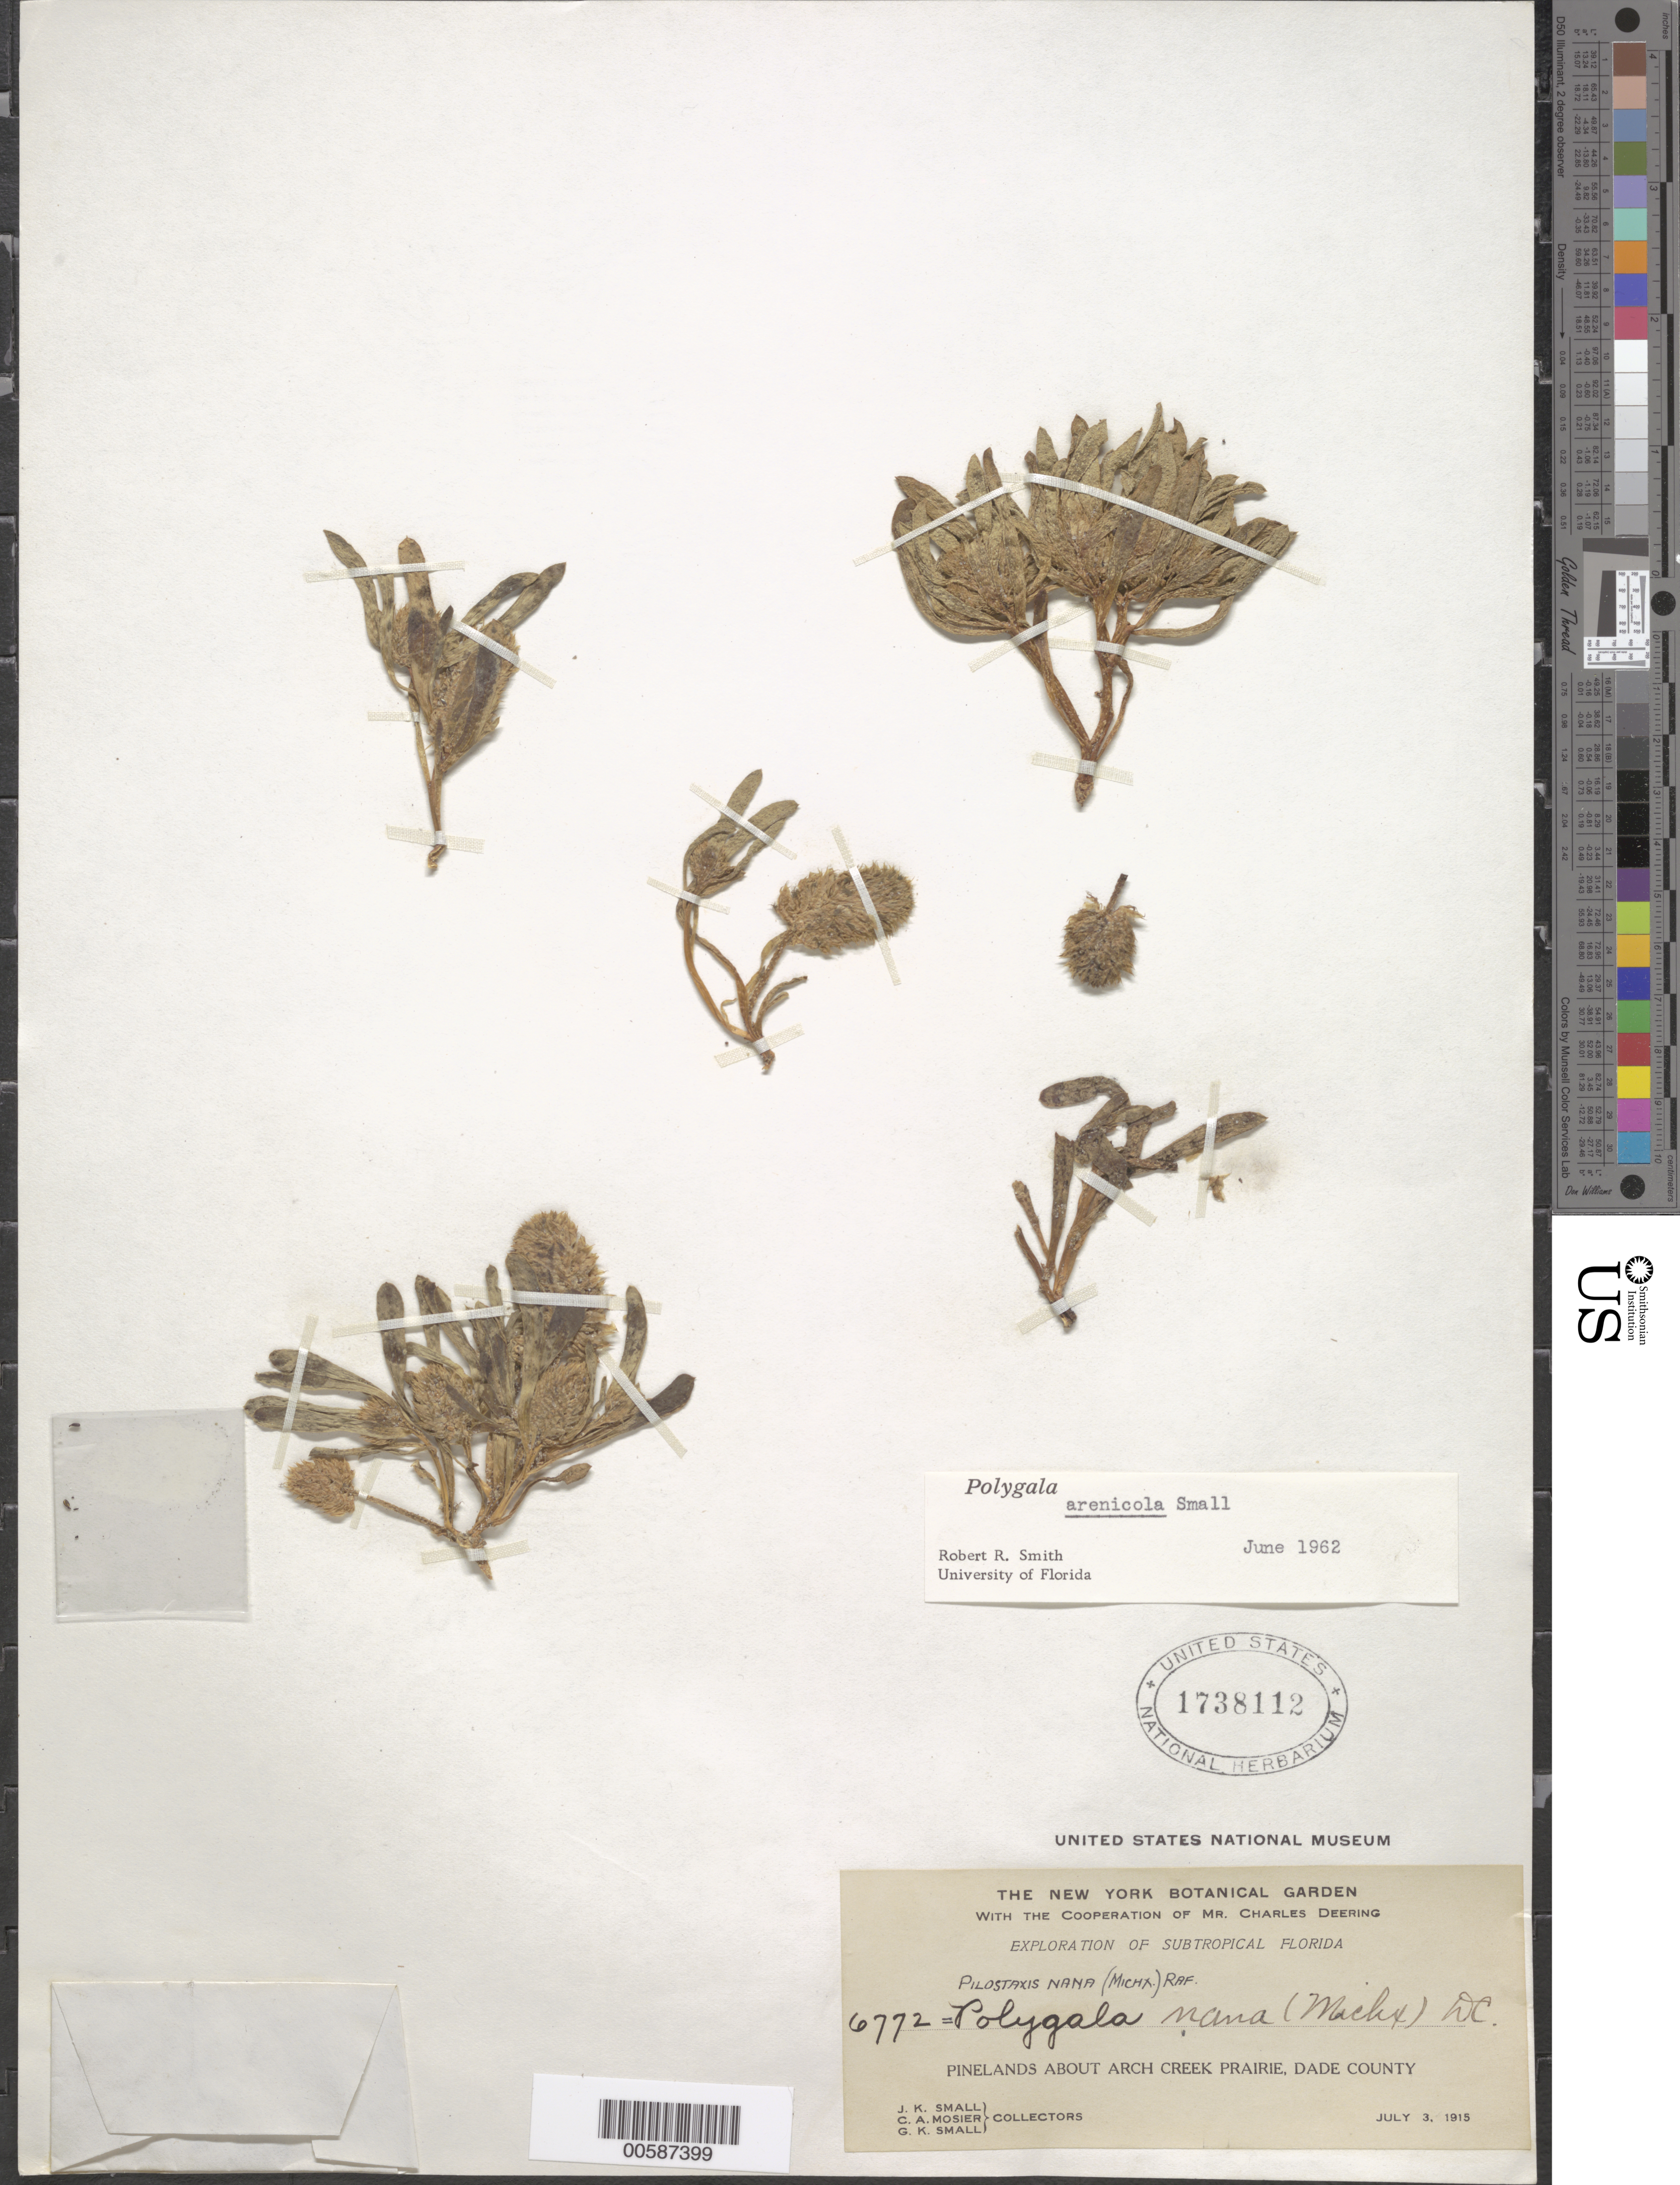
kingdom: Plantae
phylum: Tracheophyta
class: Magnoliopsida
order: Fabales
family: Polygalaceae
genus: Polygala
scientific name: Polygala arenicola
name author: Small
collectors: J. K. Small, C. A. Mosier & G. K. Small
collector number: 6772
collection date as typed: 03 Jul 1915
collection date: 1915-07-03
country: United States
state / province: Florida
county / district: Dade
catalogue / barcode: US 1738112